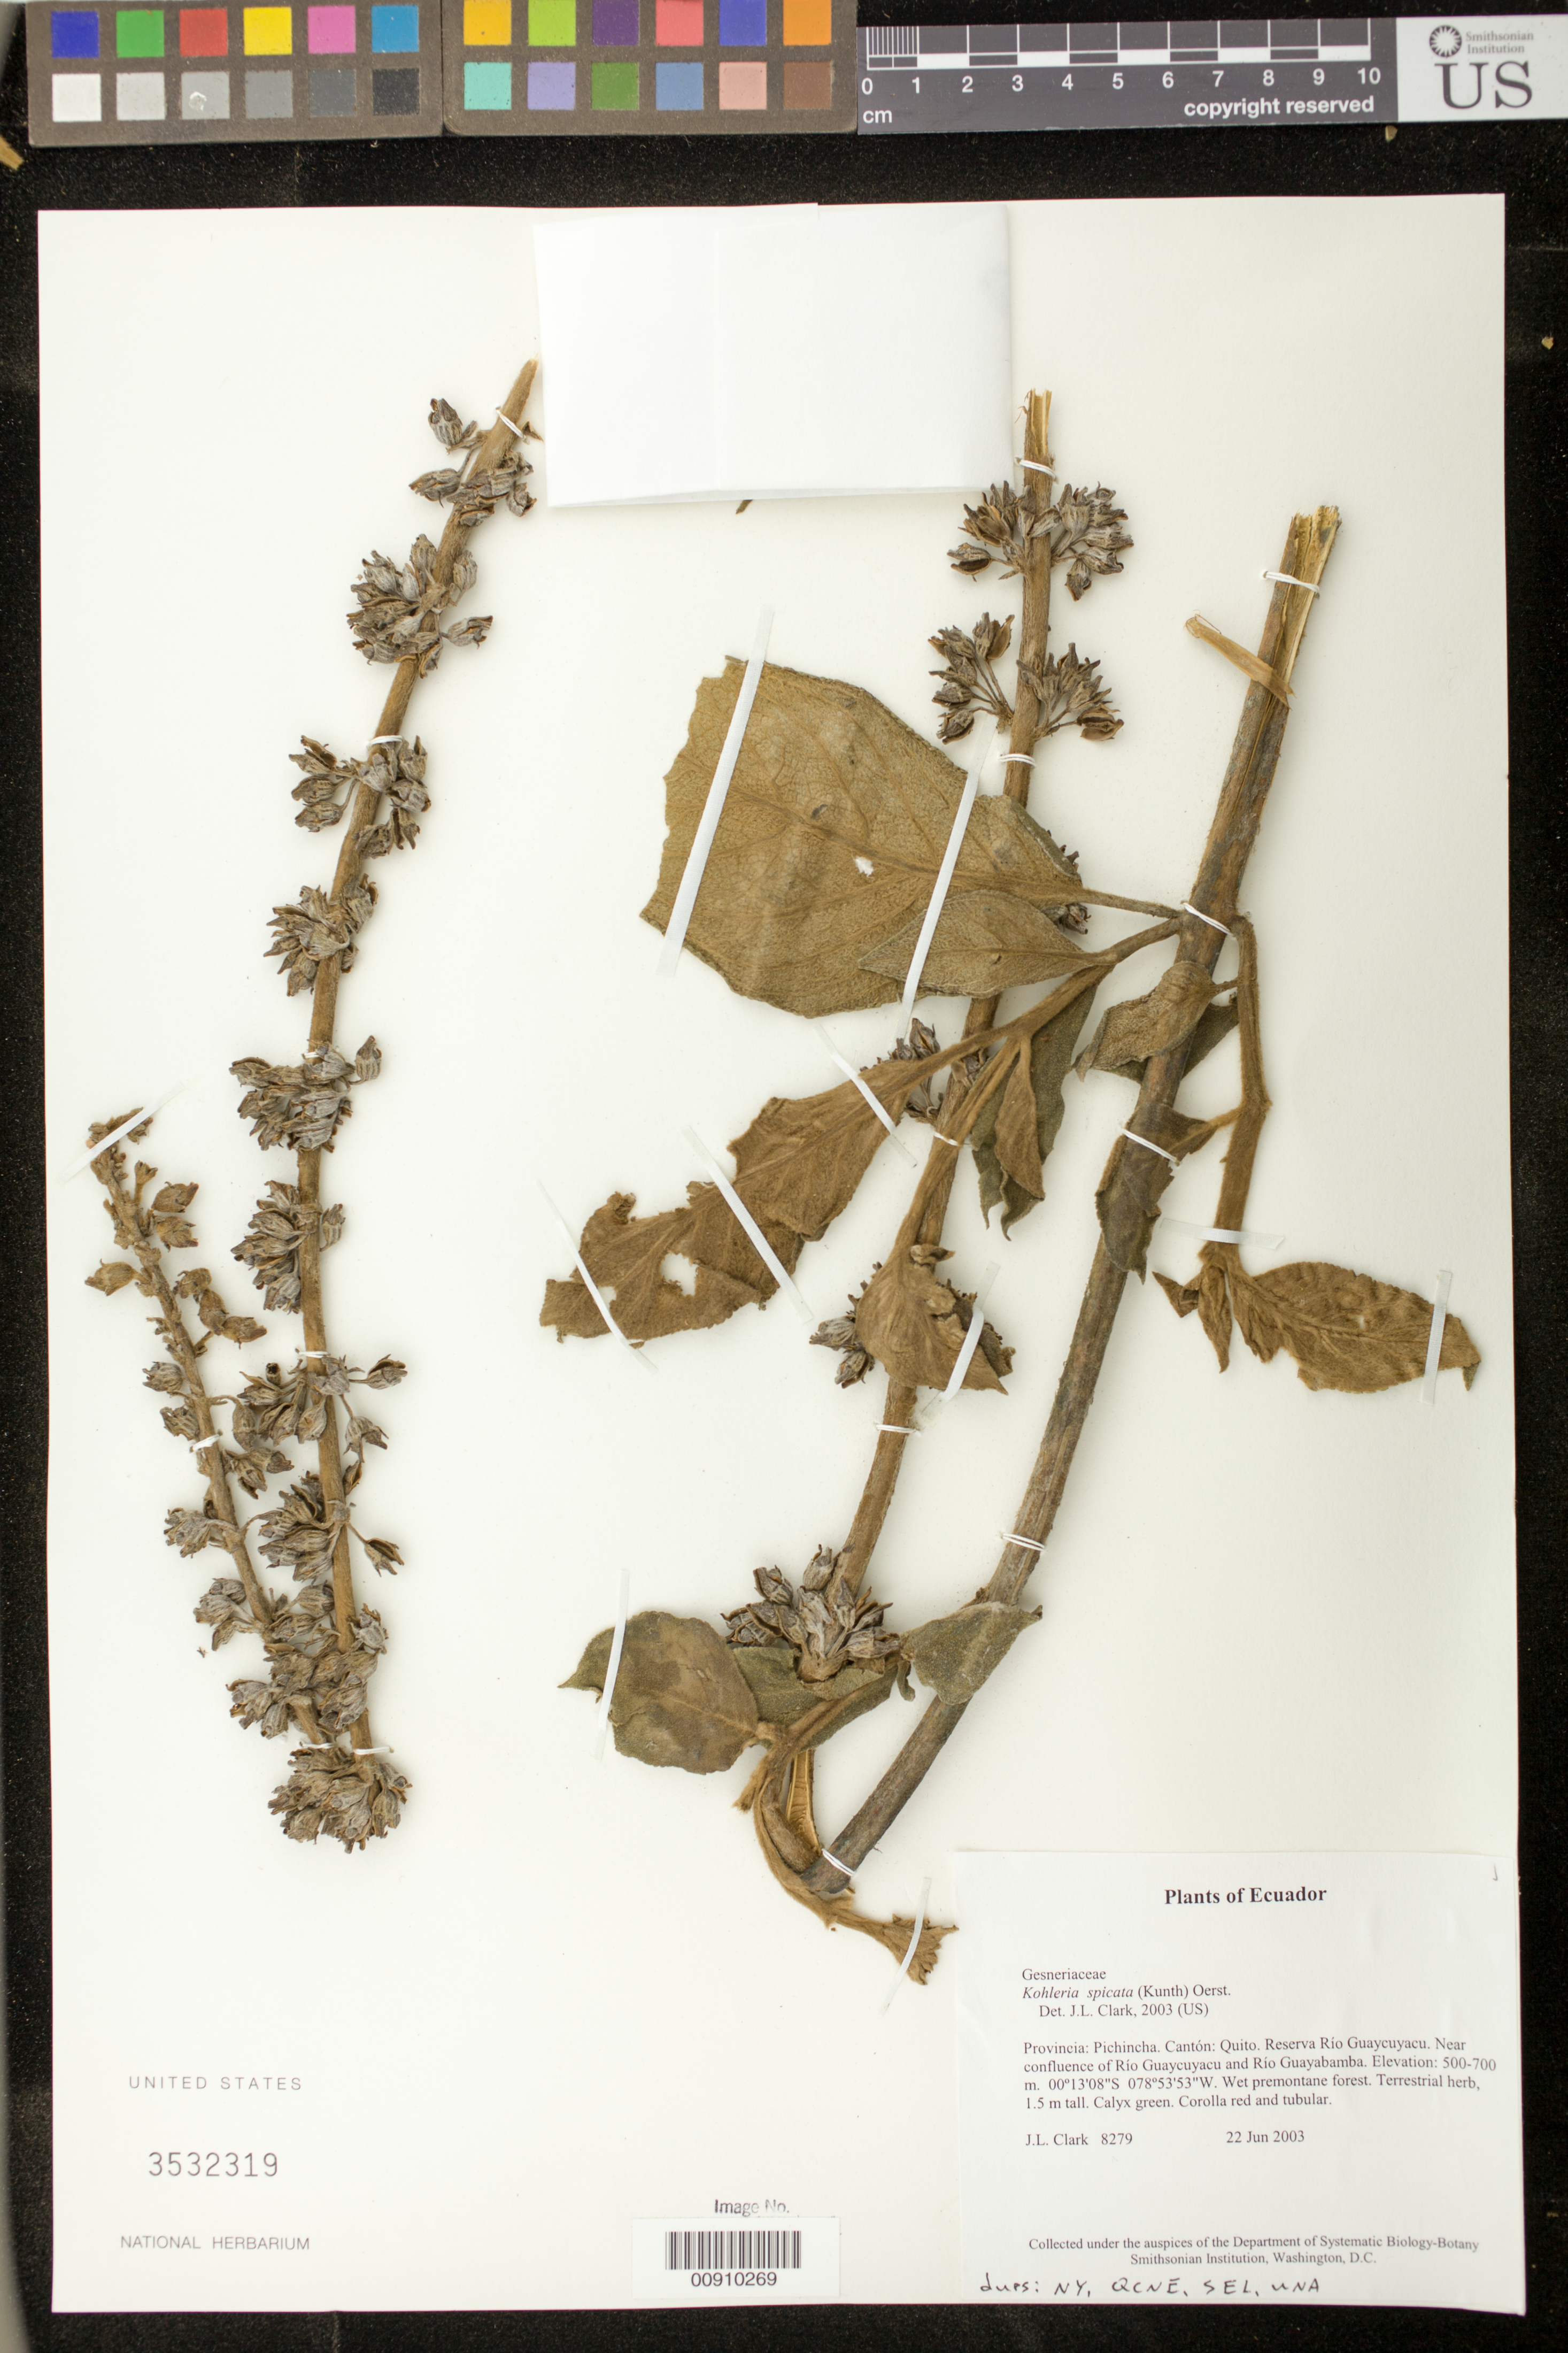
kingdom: Plantae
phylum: Tracheophyta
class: Magnoliopsida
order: Lamiales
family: Gesneriaceae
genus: Kohleria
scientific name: Kohleria spicata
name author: (Kunth) Oerst.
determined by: Clark, J. L., (SEL), The Marie Selby Botanical Garden (UNITED STATES)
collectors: J. L. Clark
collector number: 8279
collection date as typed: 22 Jun 2003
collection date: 2003-06-22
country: Ecuador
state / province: Pichincha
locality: Quito. Reserva Río Guaycuyacu. Near confluence of Río Guaycuyacu and Río Guayabamba.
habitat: Wet premontane forest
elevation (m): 500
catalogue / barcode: US 3532319